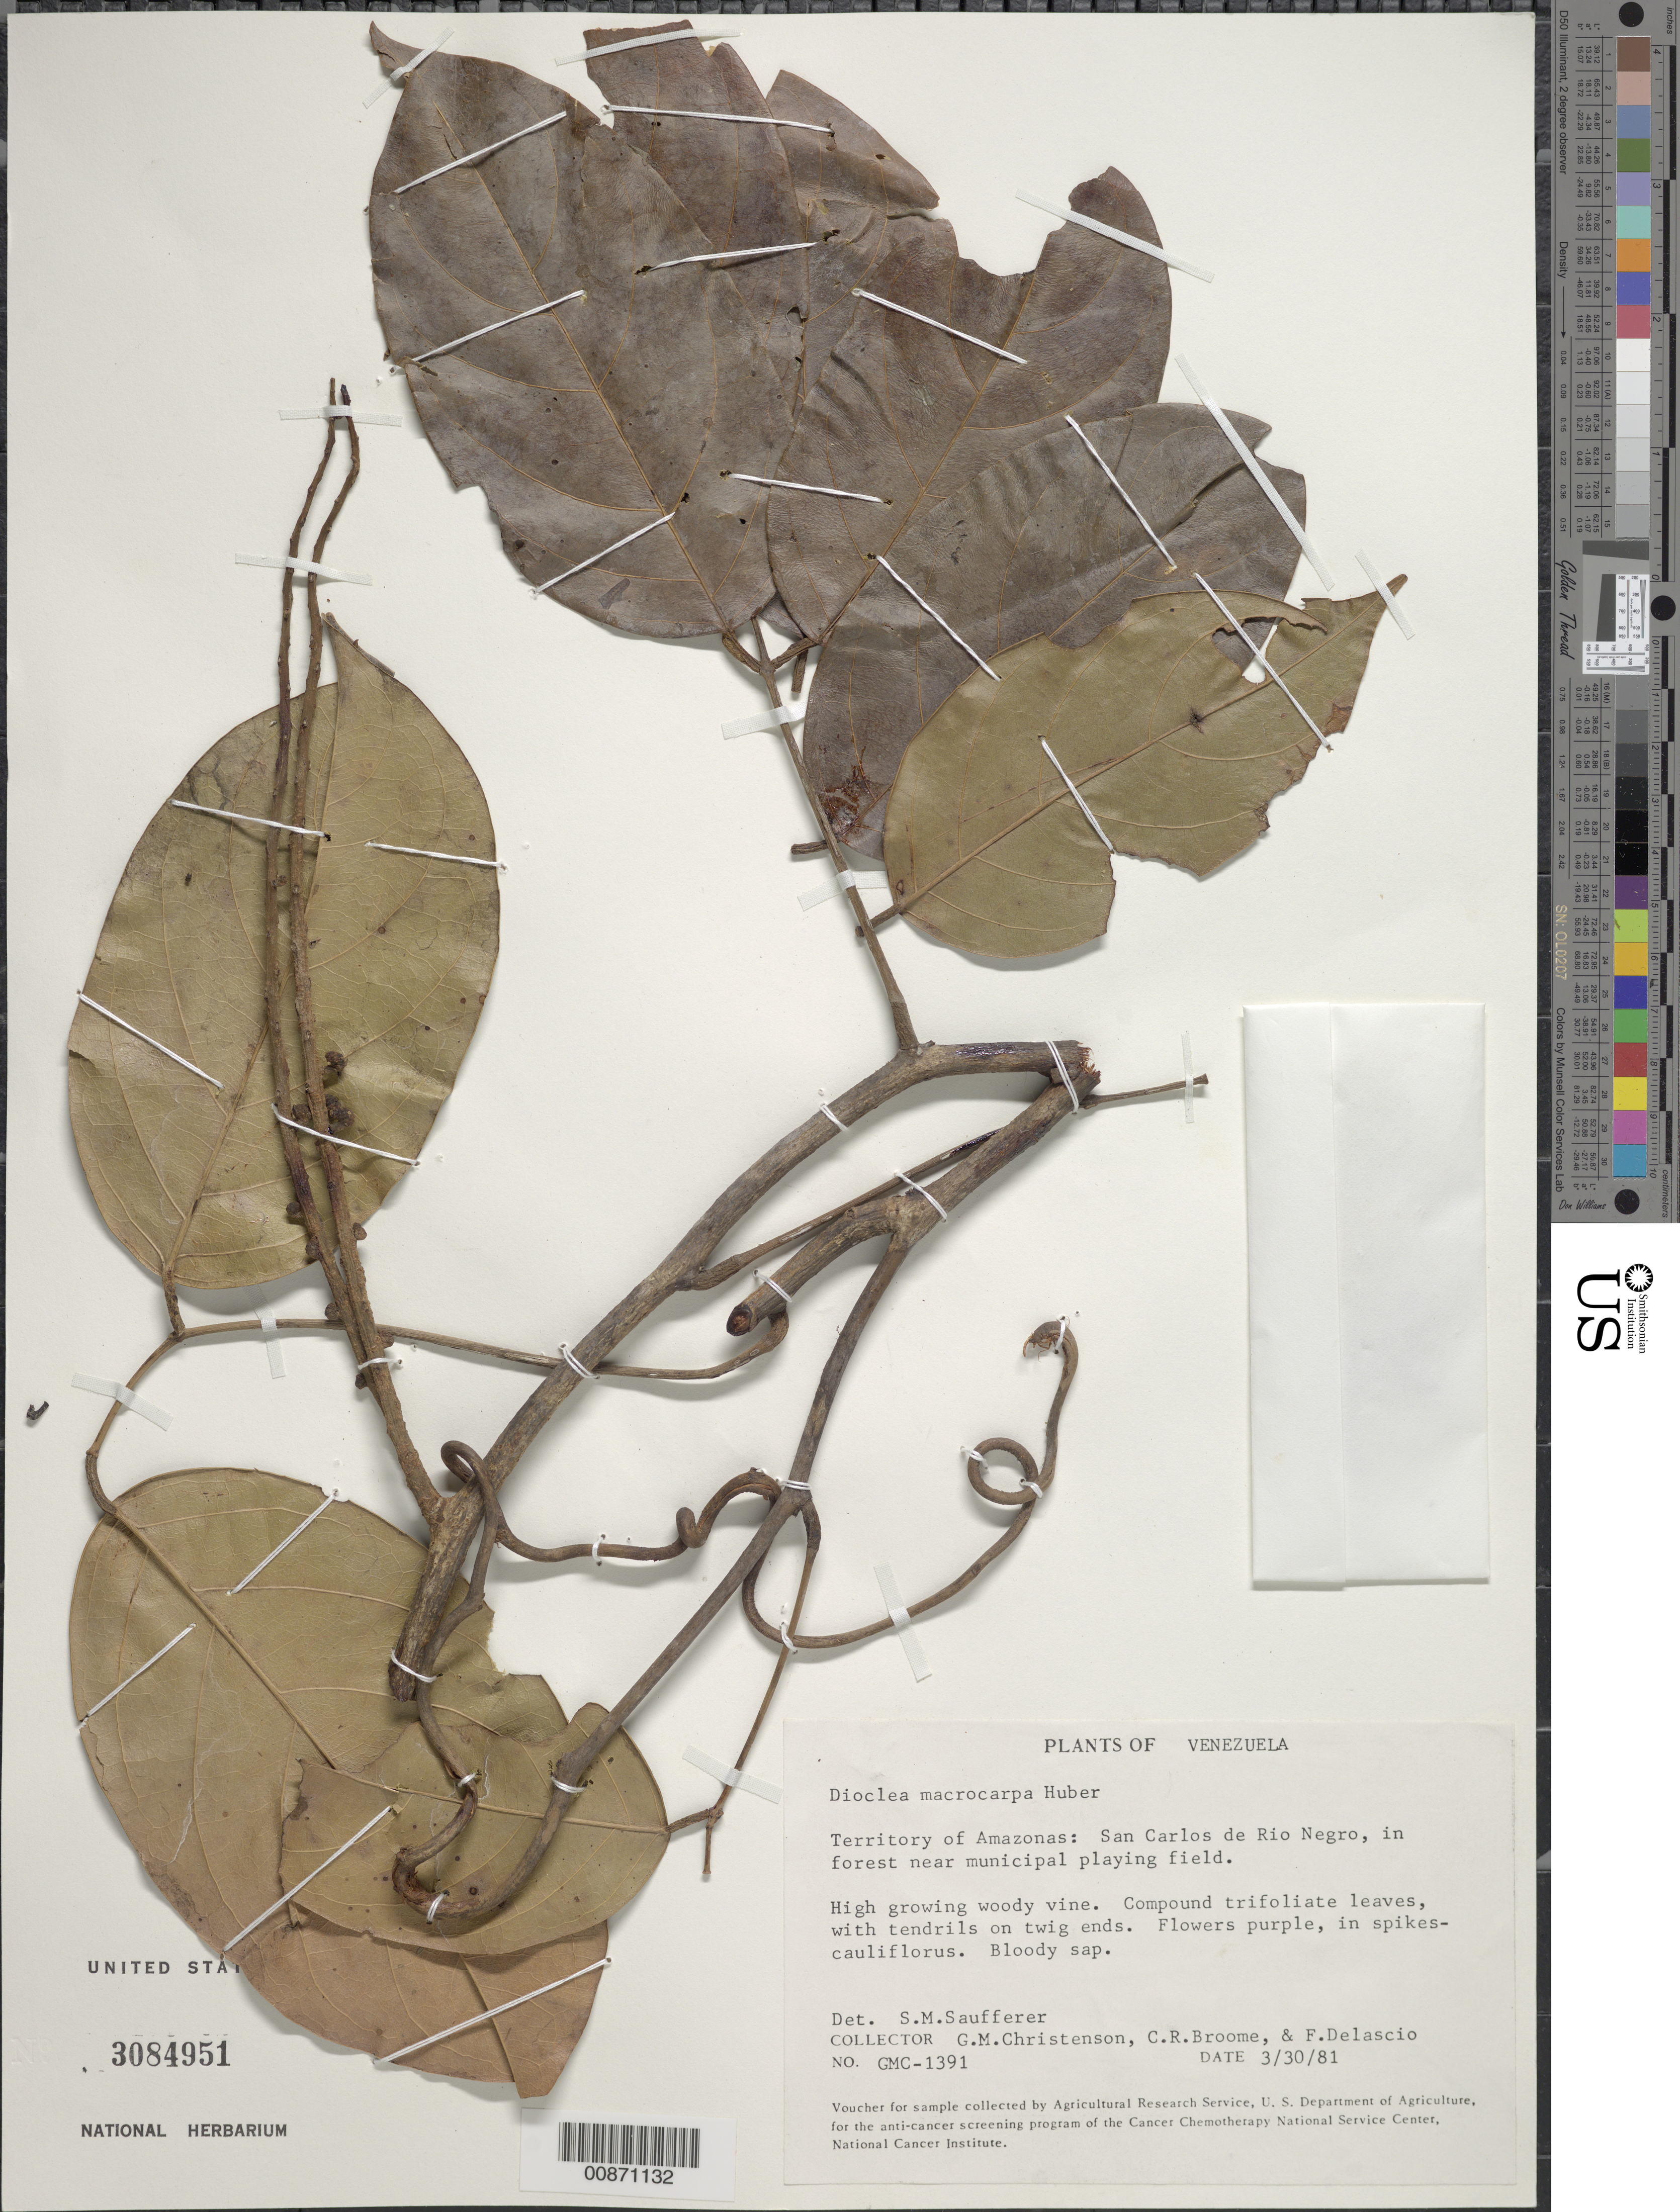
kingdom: Plantae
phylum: Tracheophyta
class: Magnoliopsida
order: Fabales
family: Fabaceae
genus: Macropsychanthus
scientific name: Macropsychanthus macrocarpus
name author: (Huber) L.P. Queiroz & Snak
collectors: G. Christenson, C. R. Broome & F. Delascio C.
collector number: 1391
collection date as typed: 30-Mar-81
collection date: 1981-03-30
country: Venezuela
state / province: Amazonas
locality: San Carlos de Río Negro, near municipal playing field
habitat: Forest near municipal playing field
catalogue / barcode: US 3084951